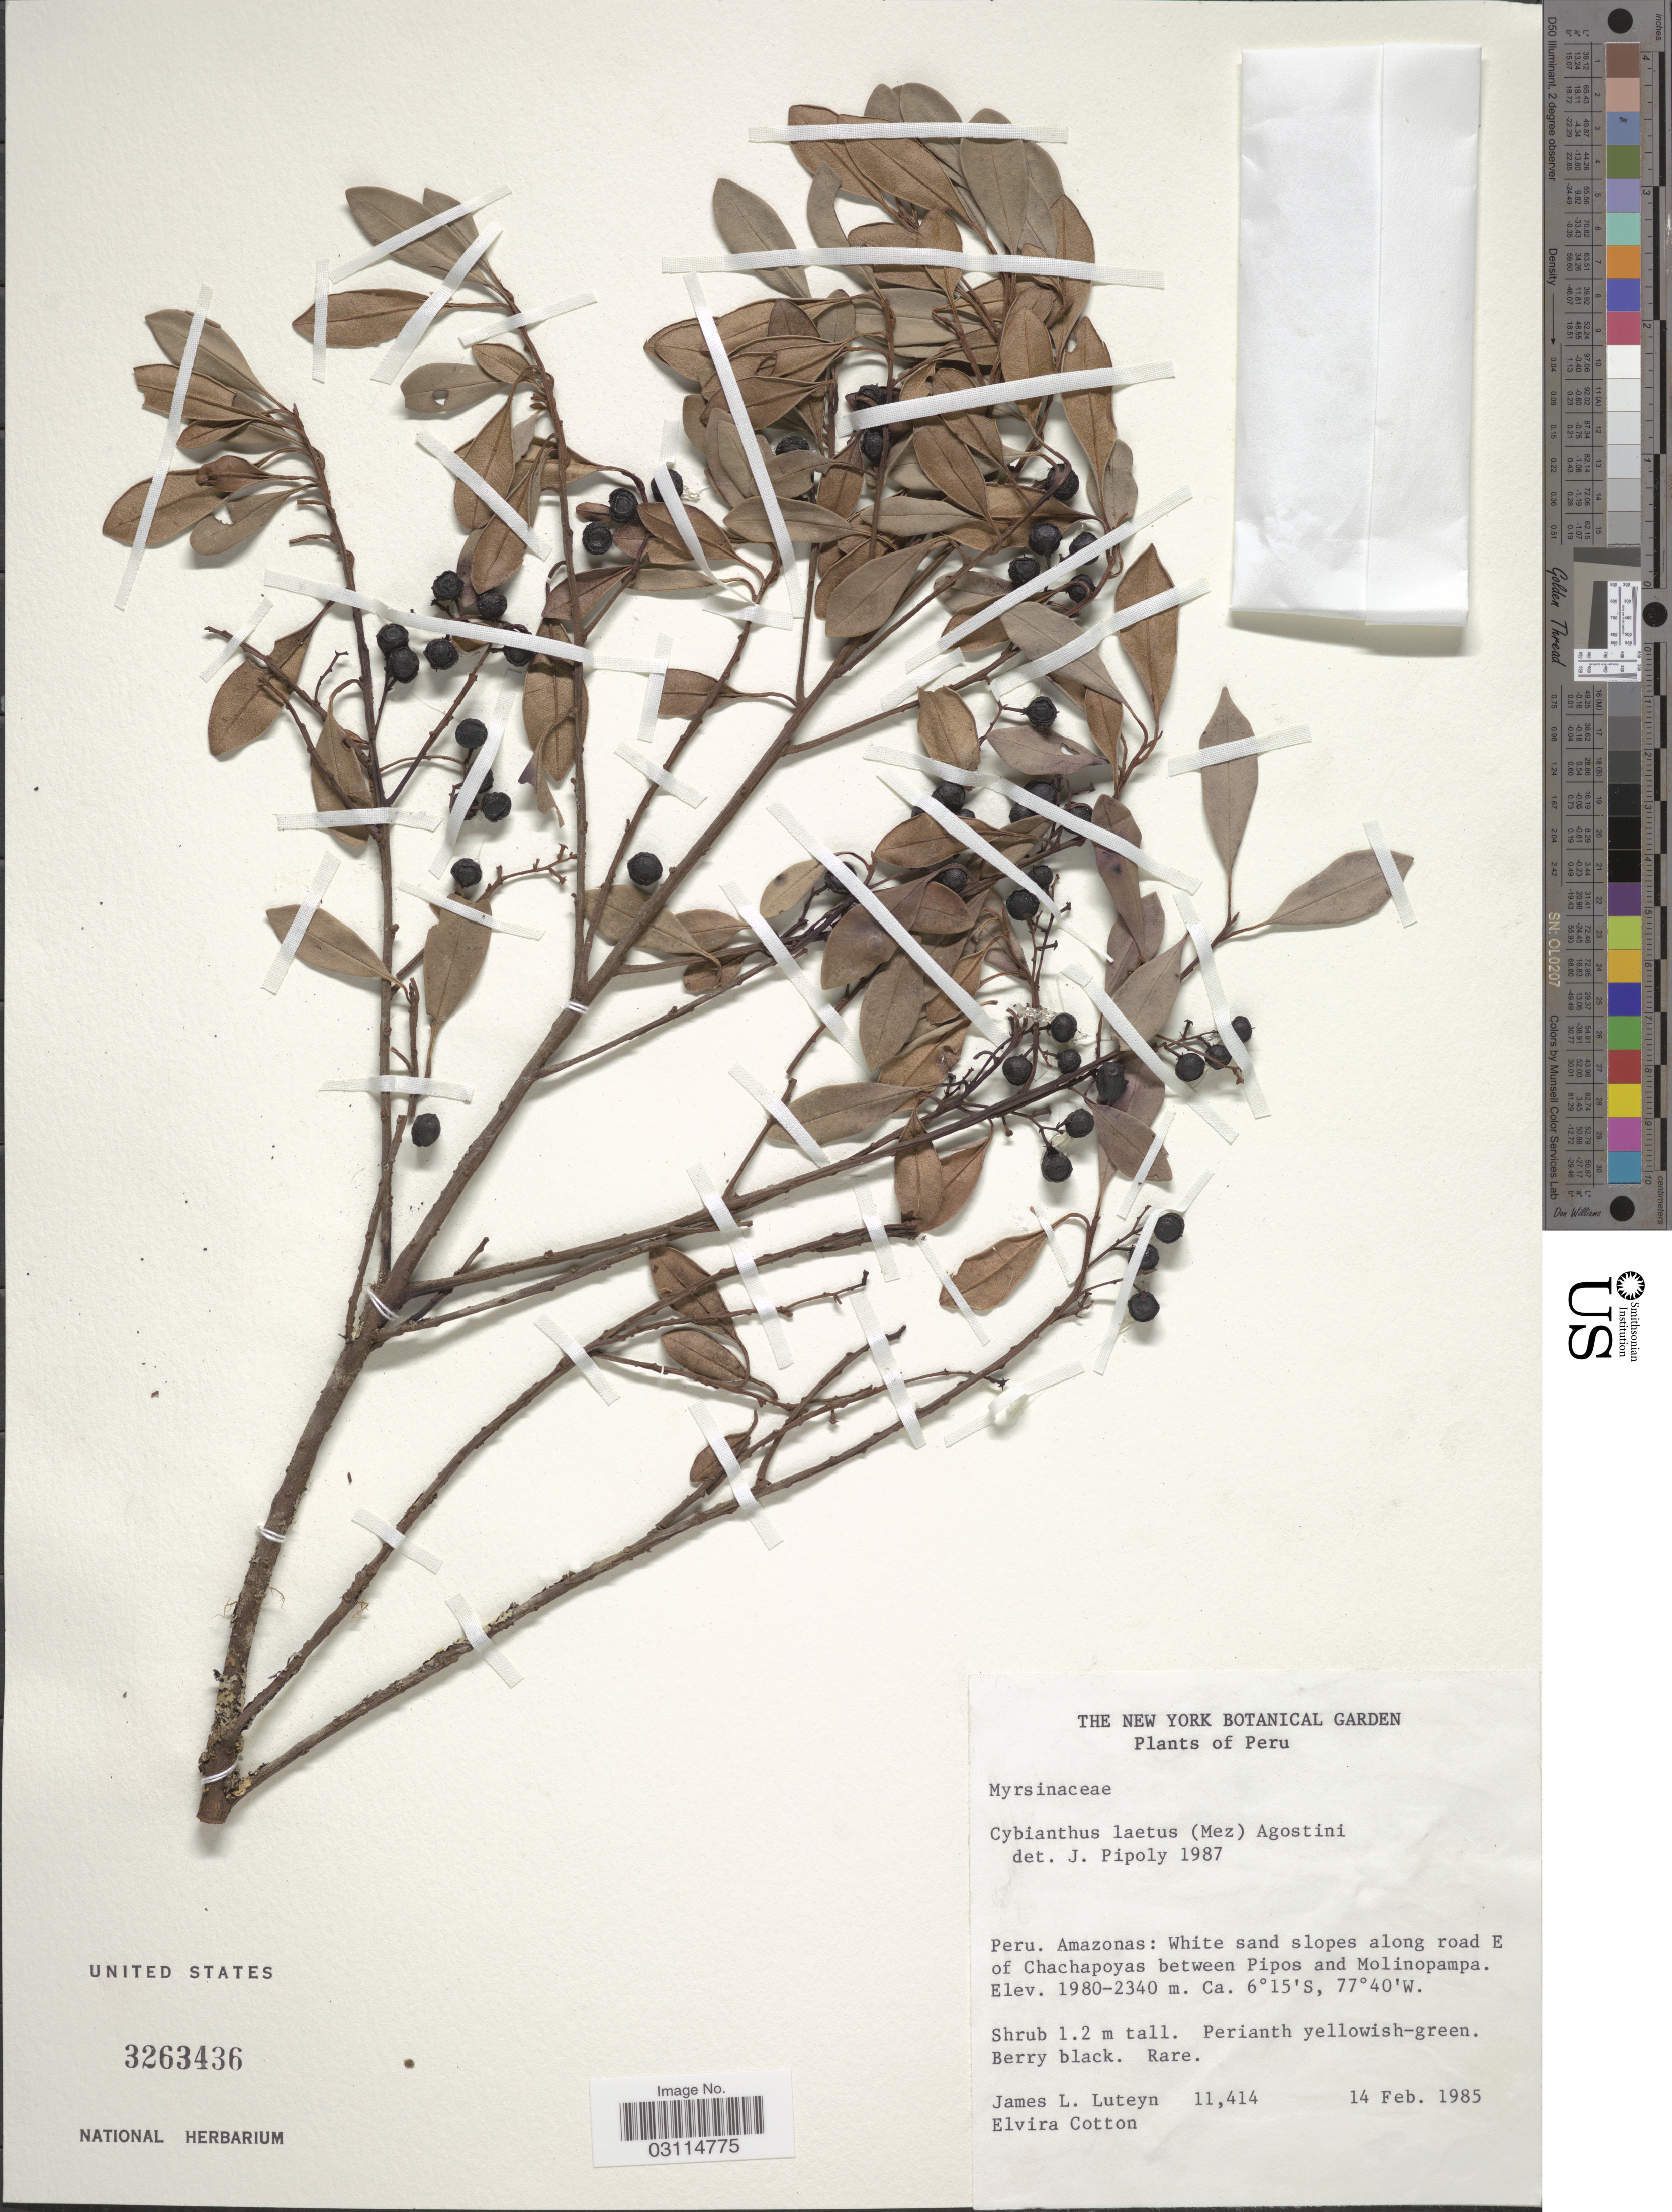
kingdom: Plantae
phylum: Tracheophyta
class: Magnoliopsida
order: Ericales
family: Primulaceae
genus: Cybianthus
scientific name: Cybianthus laetus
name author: (Mez) G. Agostini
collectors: J. Luteyn & E. Cotton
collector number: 11414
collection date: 1985-02-14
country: Peru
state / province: Amazonas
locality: White sand slopes along road E of Chachapoyas between Pipos and Molinopampa.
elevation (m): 1980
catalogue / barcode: US 3263436